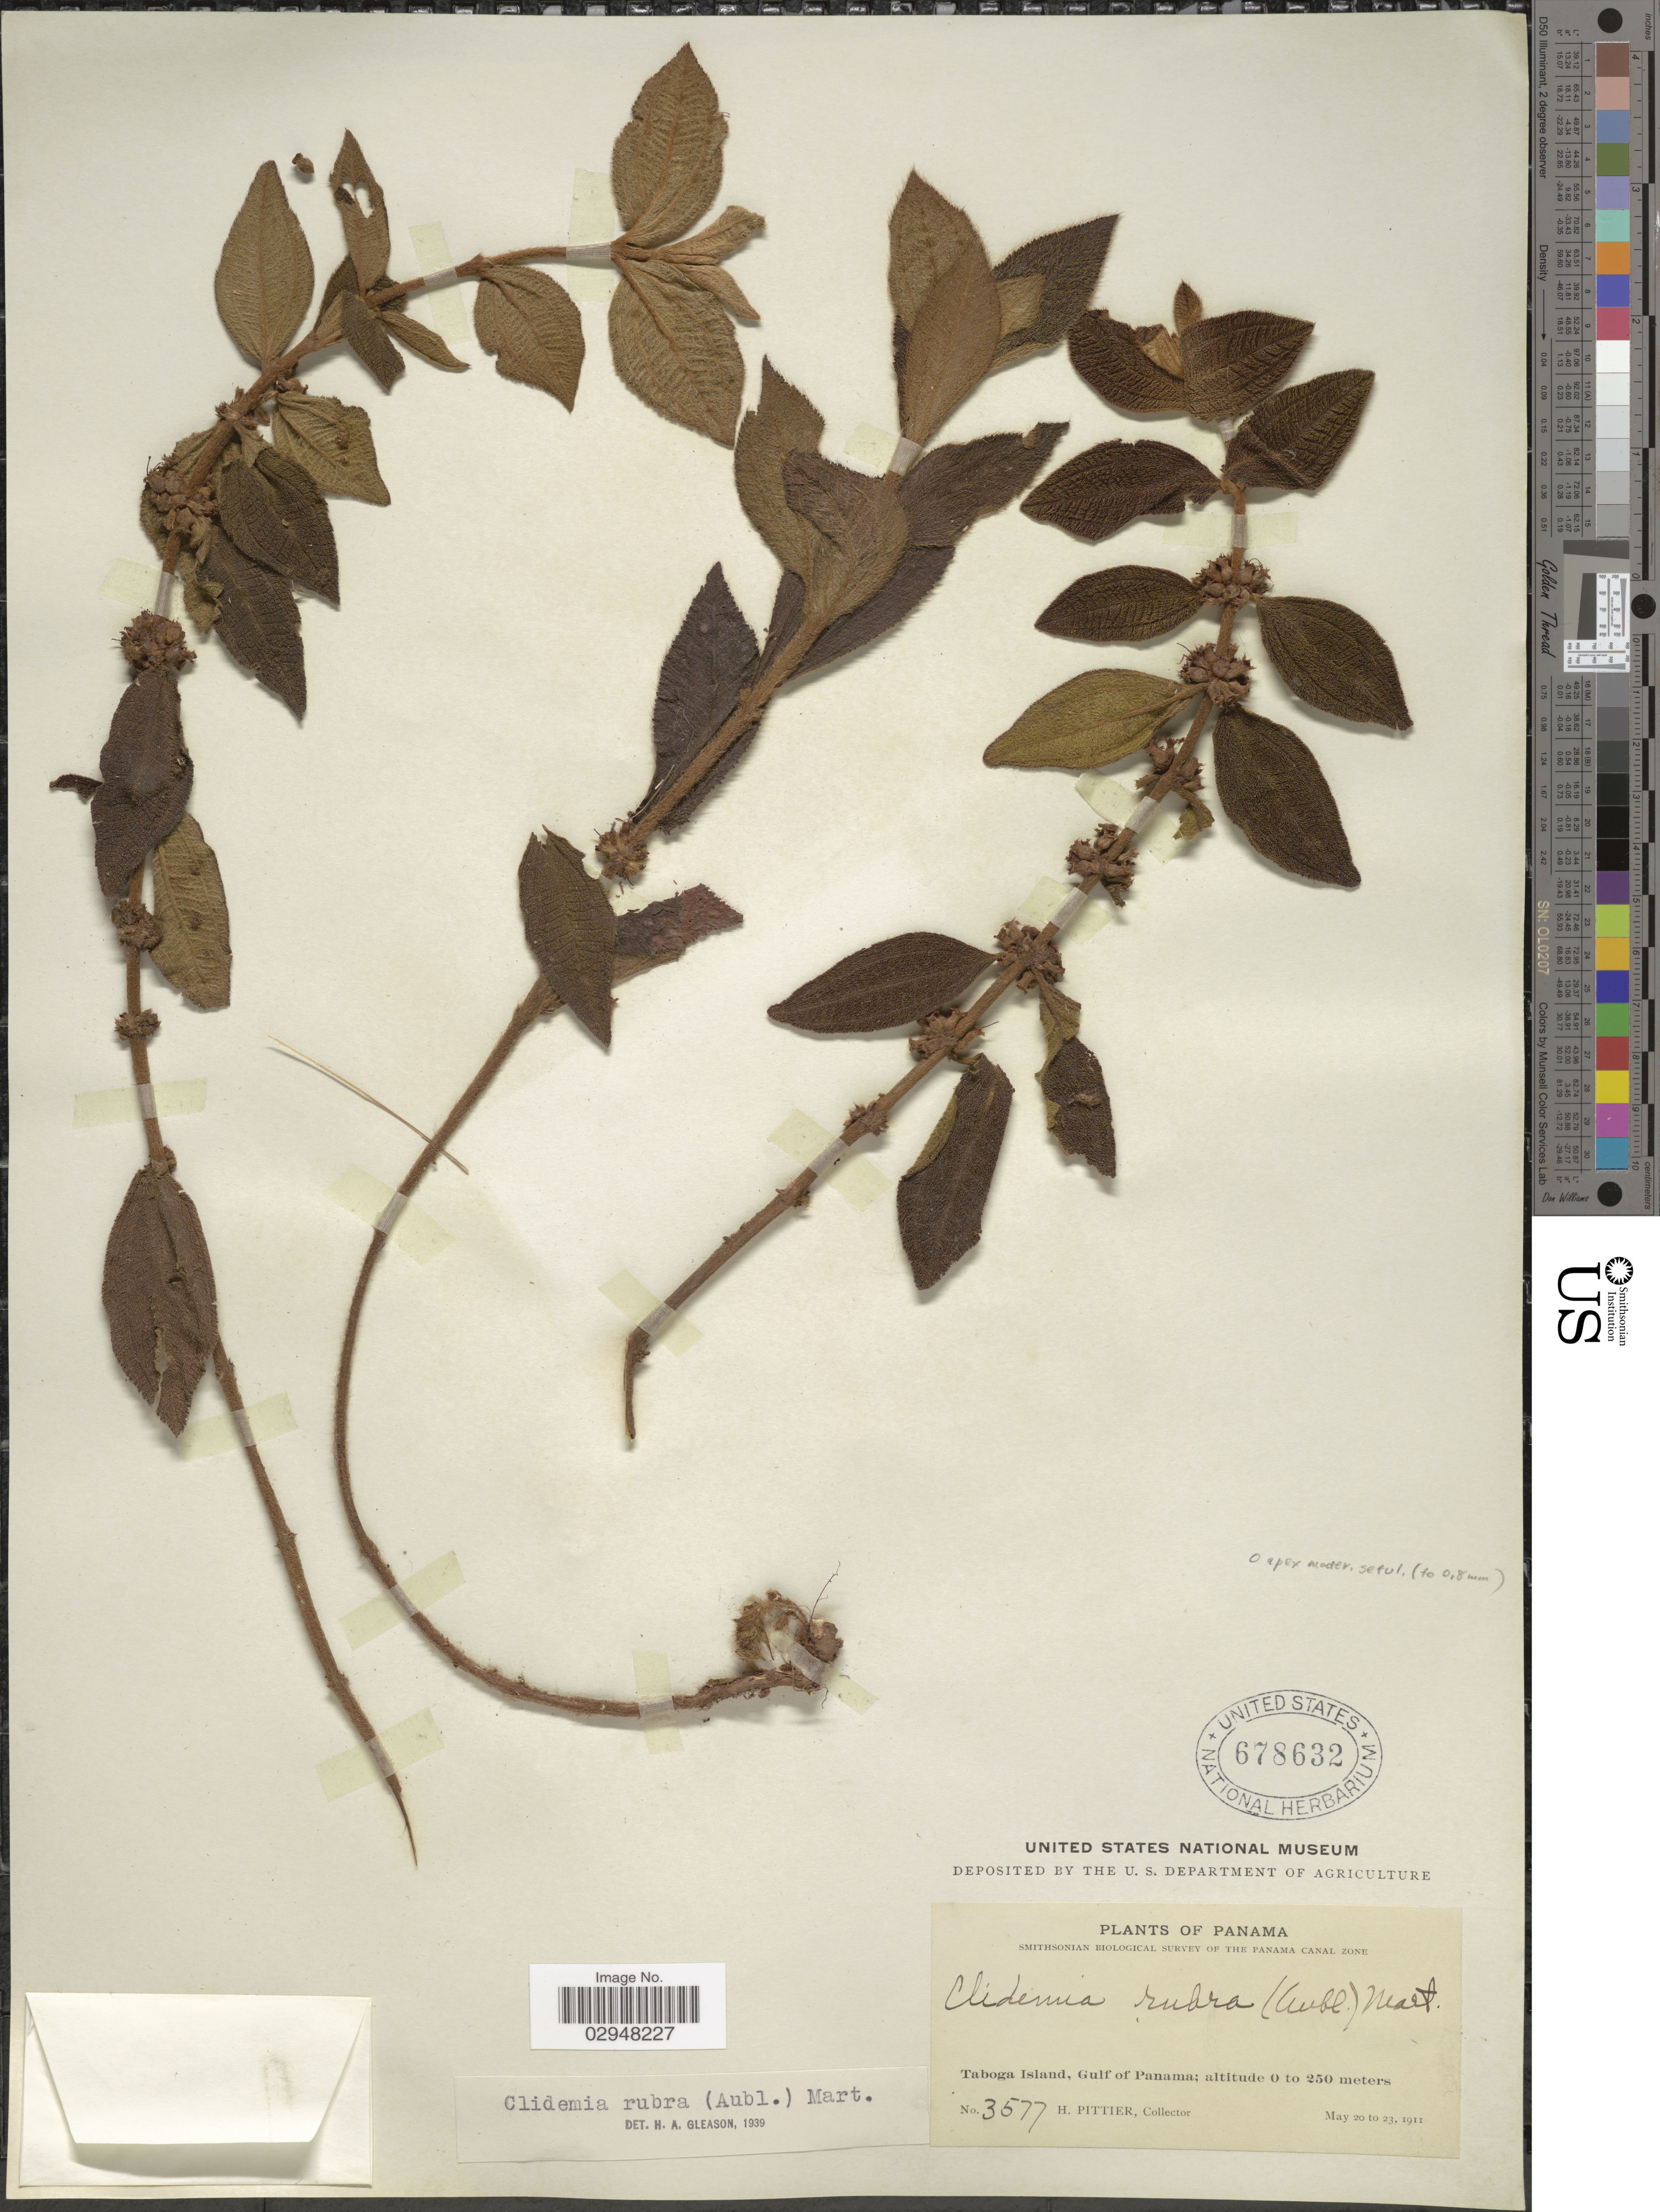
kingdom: Plantae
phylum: Tracheophyta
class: Magnoliopsida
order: Myrtales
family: Melastomataceae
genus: Clidemia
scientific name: Clidemia rubra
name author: (Aubl.) Mart.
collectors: H. F. Pittier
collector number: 3577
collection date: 1911-05-20/1911-05-23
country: Panama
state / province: Panamá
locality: Taboga Island, Gulf of Panama.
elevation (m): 0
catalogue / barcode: US 678632